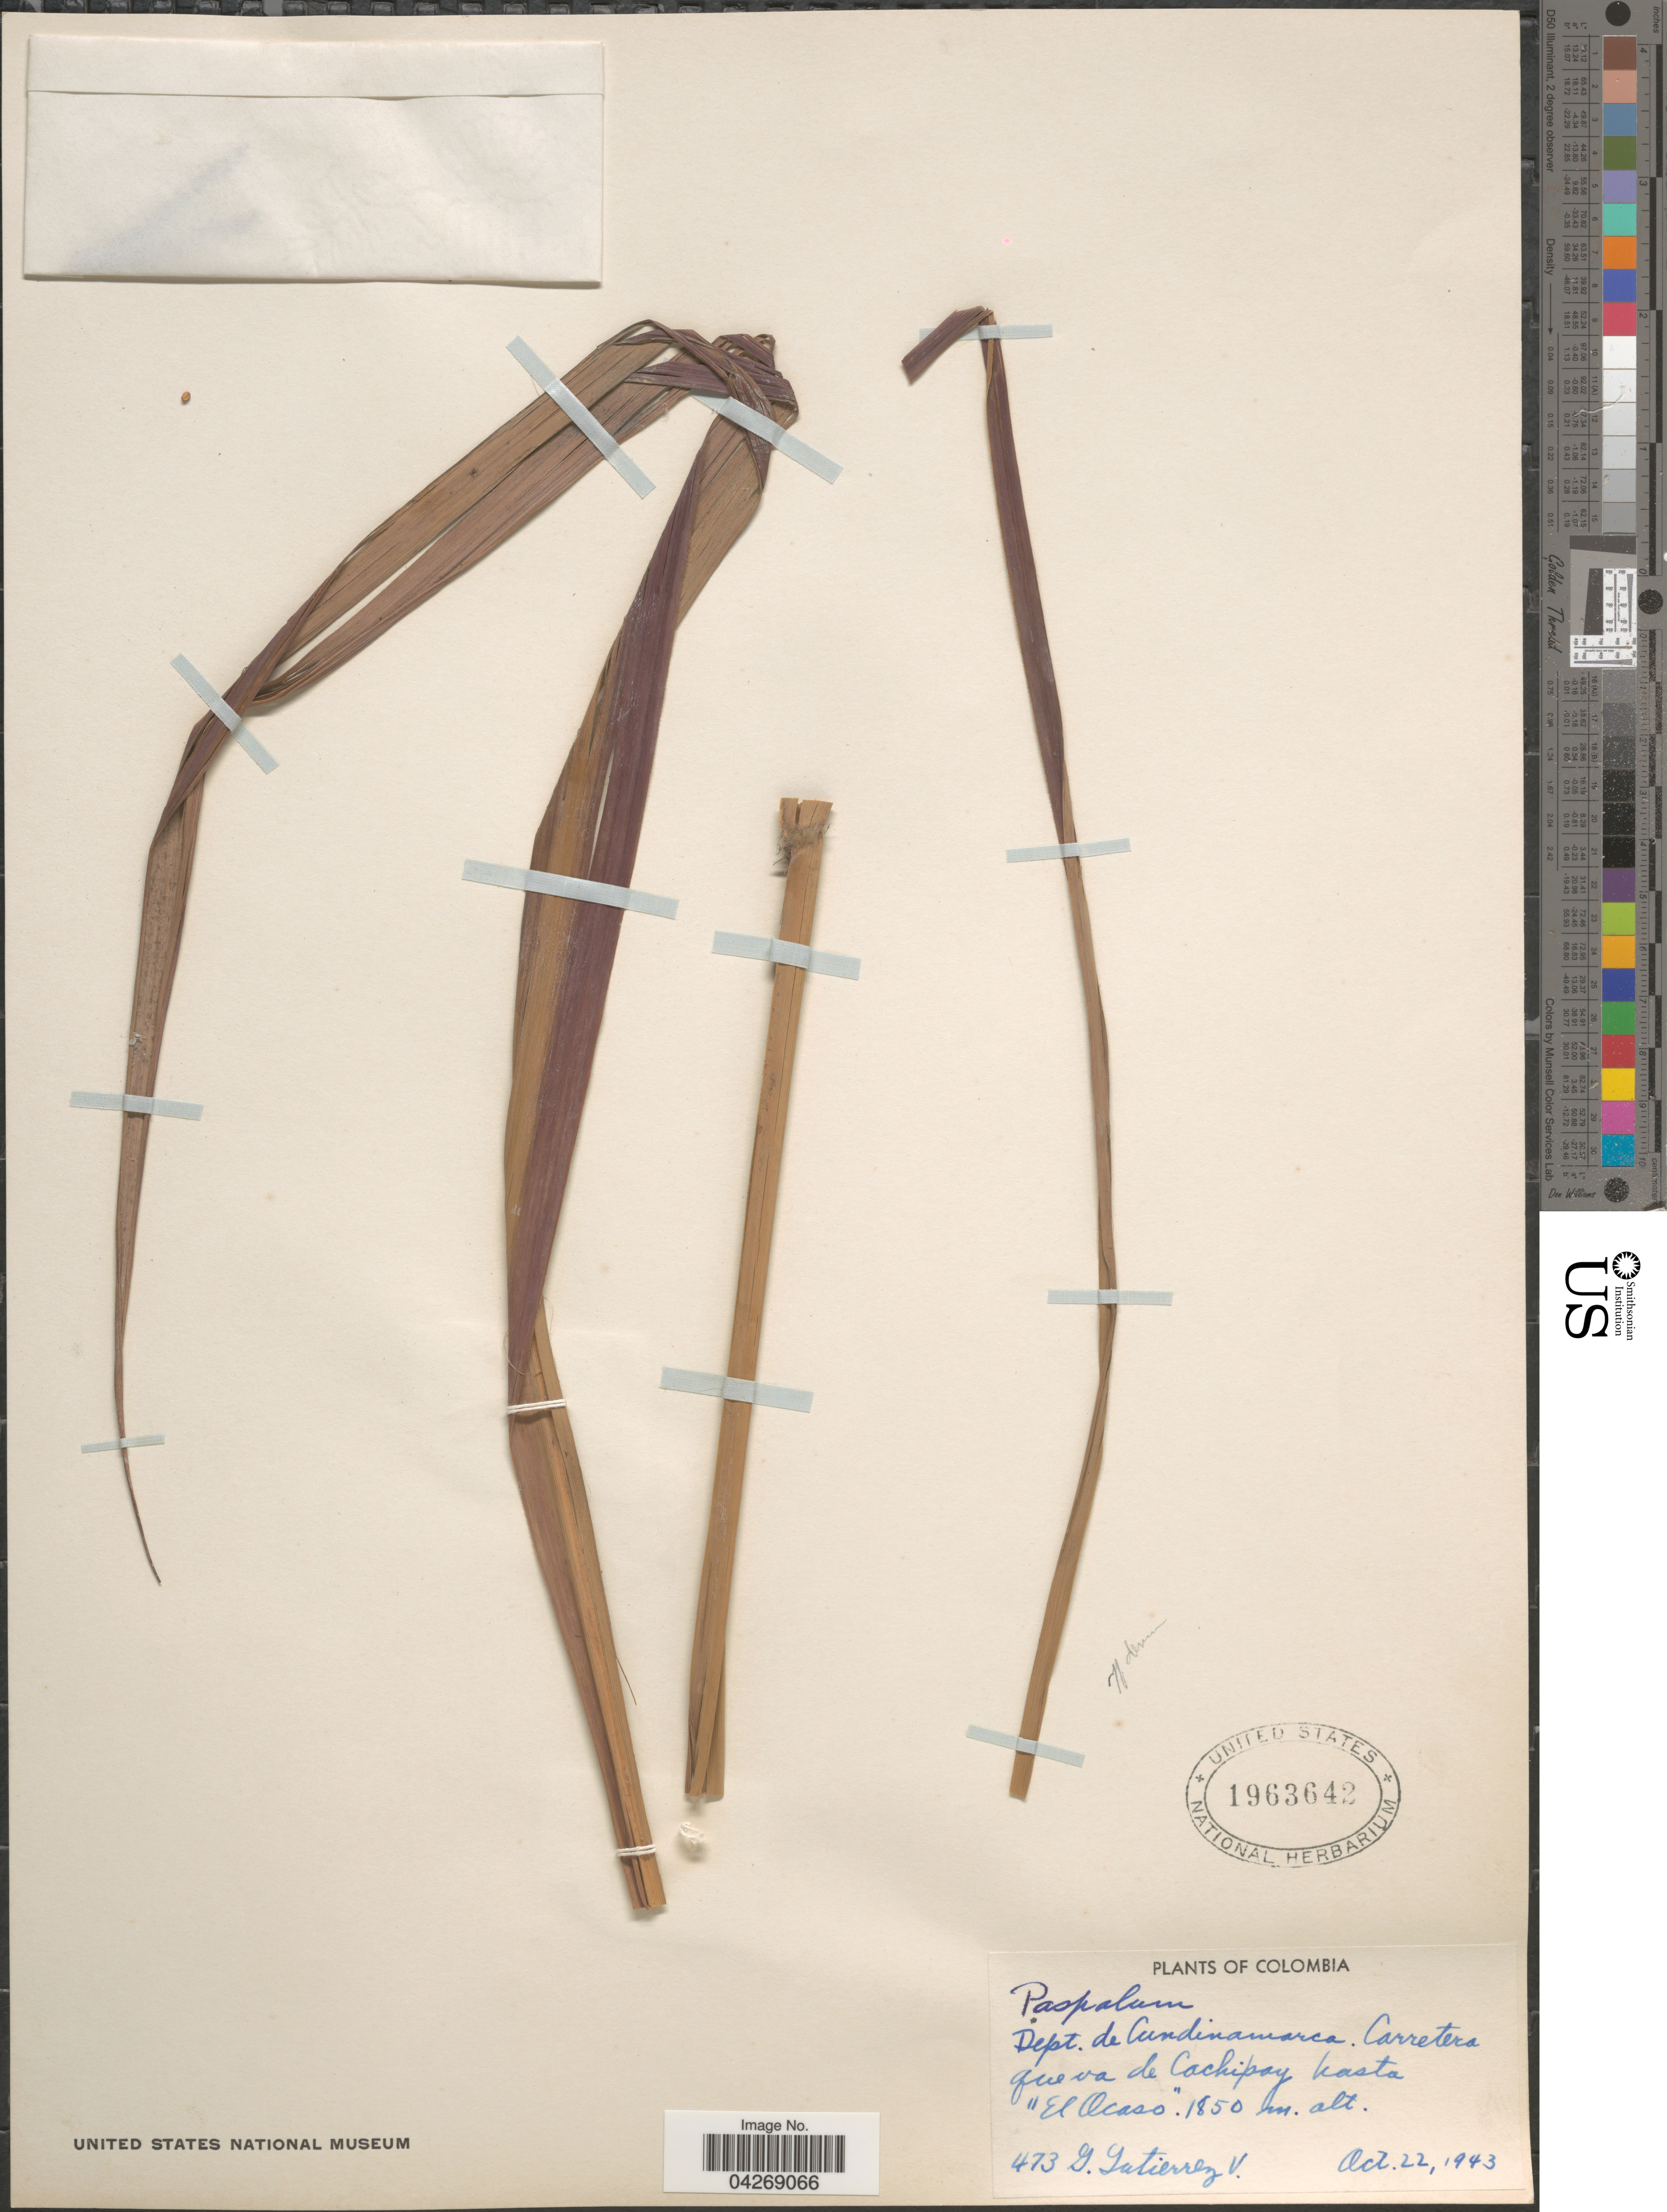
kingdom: Plantae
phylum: Tracheophyta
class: Liliopsida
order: Poales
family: Poaceae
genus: Paspalum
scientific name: Paspalum densum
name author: Poir.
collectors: G. Gutiérrez V.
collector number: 473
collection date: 1943-10-22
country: Colombia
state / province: Cundinamarca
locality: Dept. de Cundinamarca. Carretera queva de Cachipay hasta "El Ocaso".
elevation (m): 1850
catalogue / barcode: US 1963642